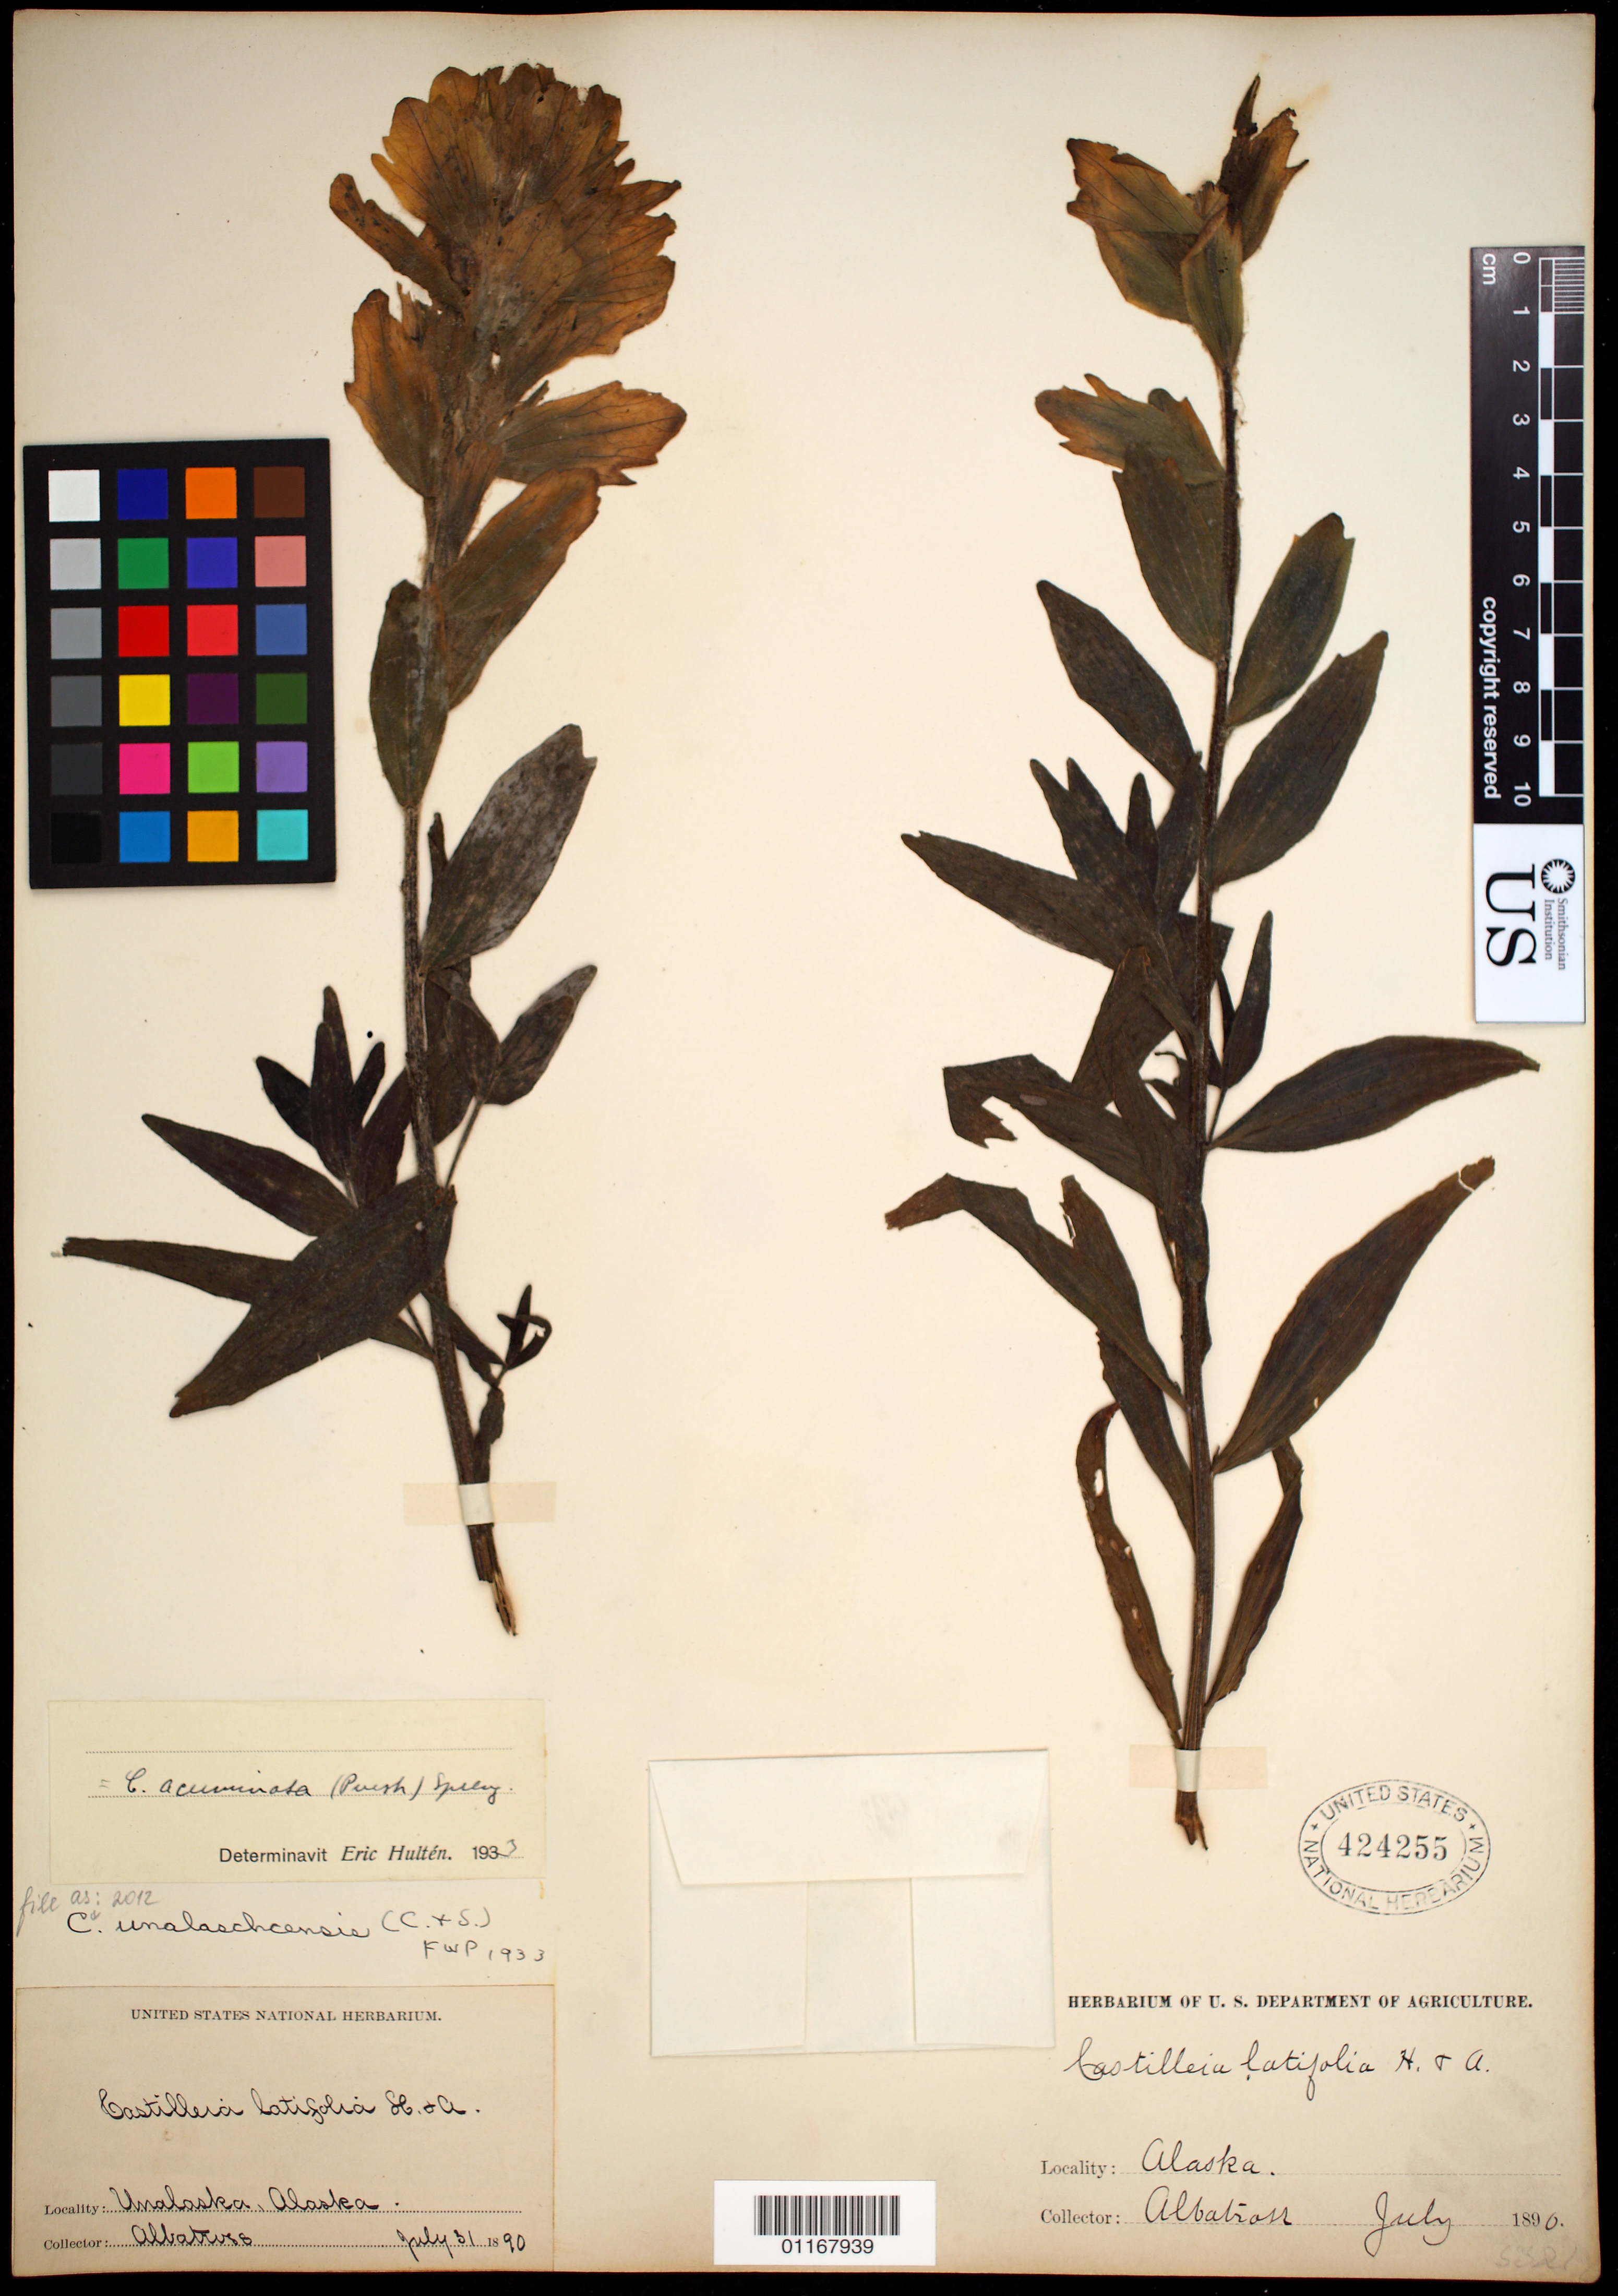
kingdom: Plantae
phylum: Tracheophyta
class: Magnoliopsida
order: Lamiales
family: Orobanchaceae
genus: Castilleja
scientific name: Castilleja unalaschcensis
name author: (Cham. & Schltdl.) Malte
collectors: "The Albatross"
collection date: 1890-07-31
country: United States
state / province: Alaska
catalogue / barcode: US 424255